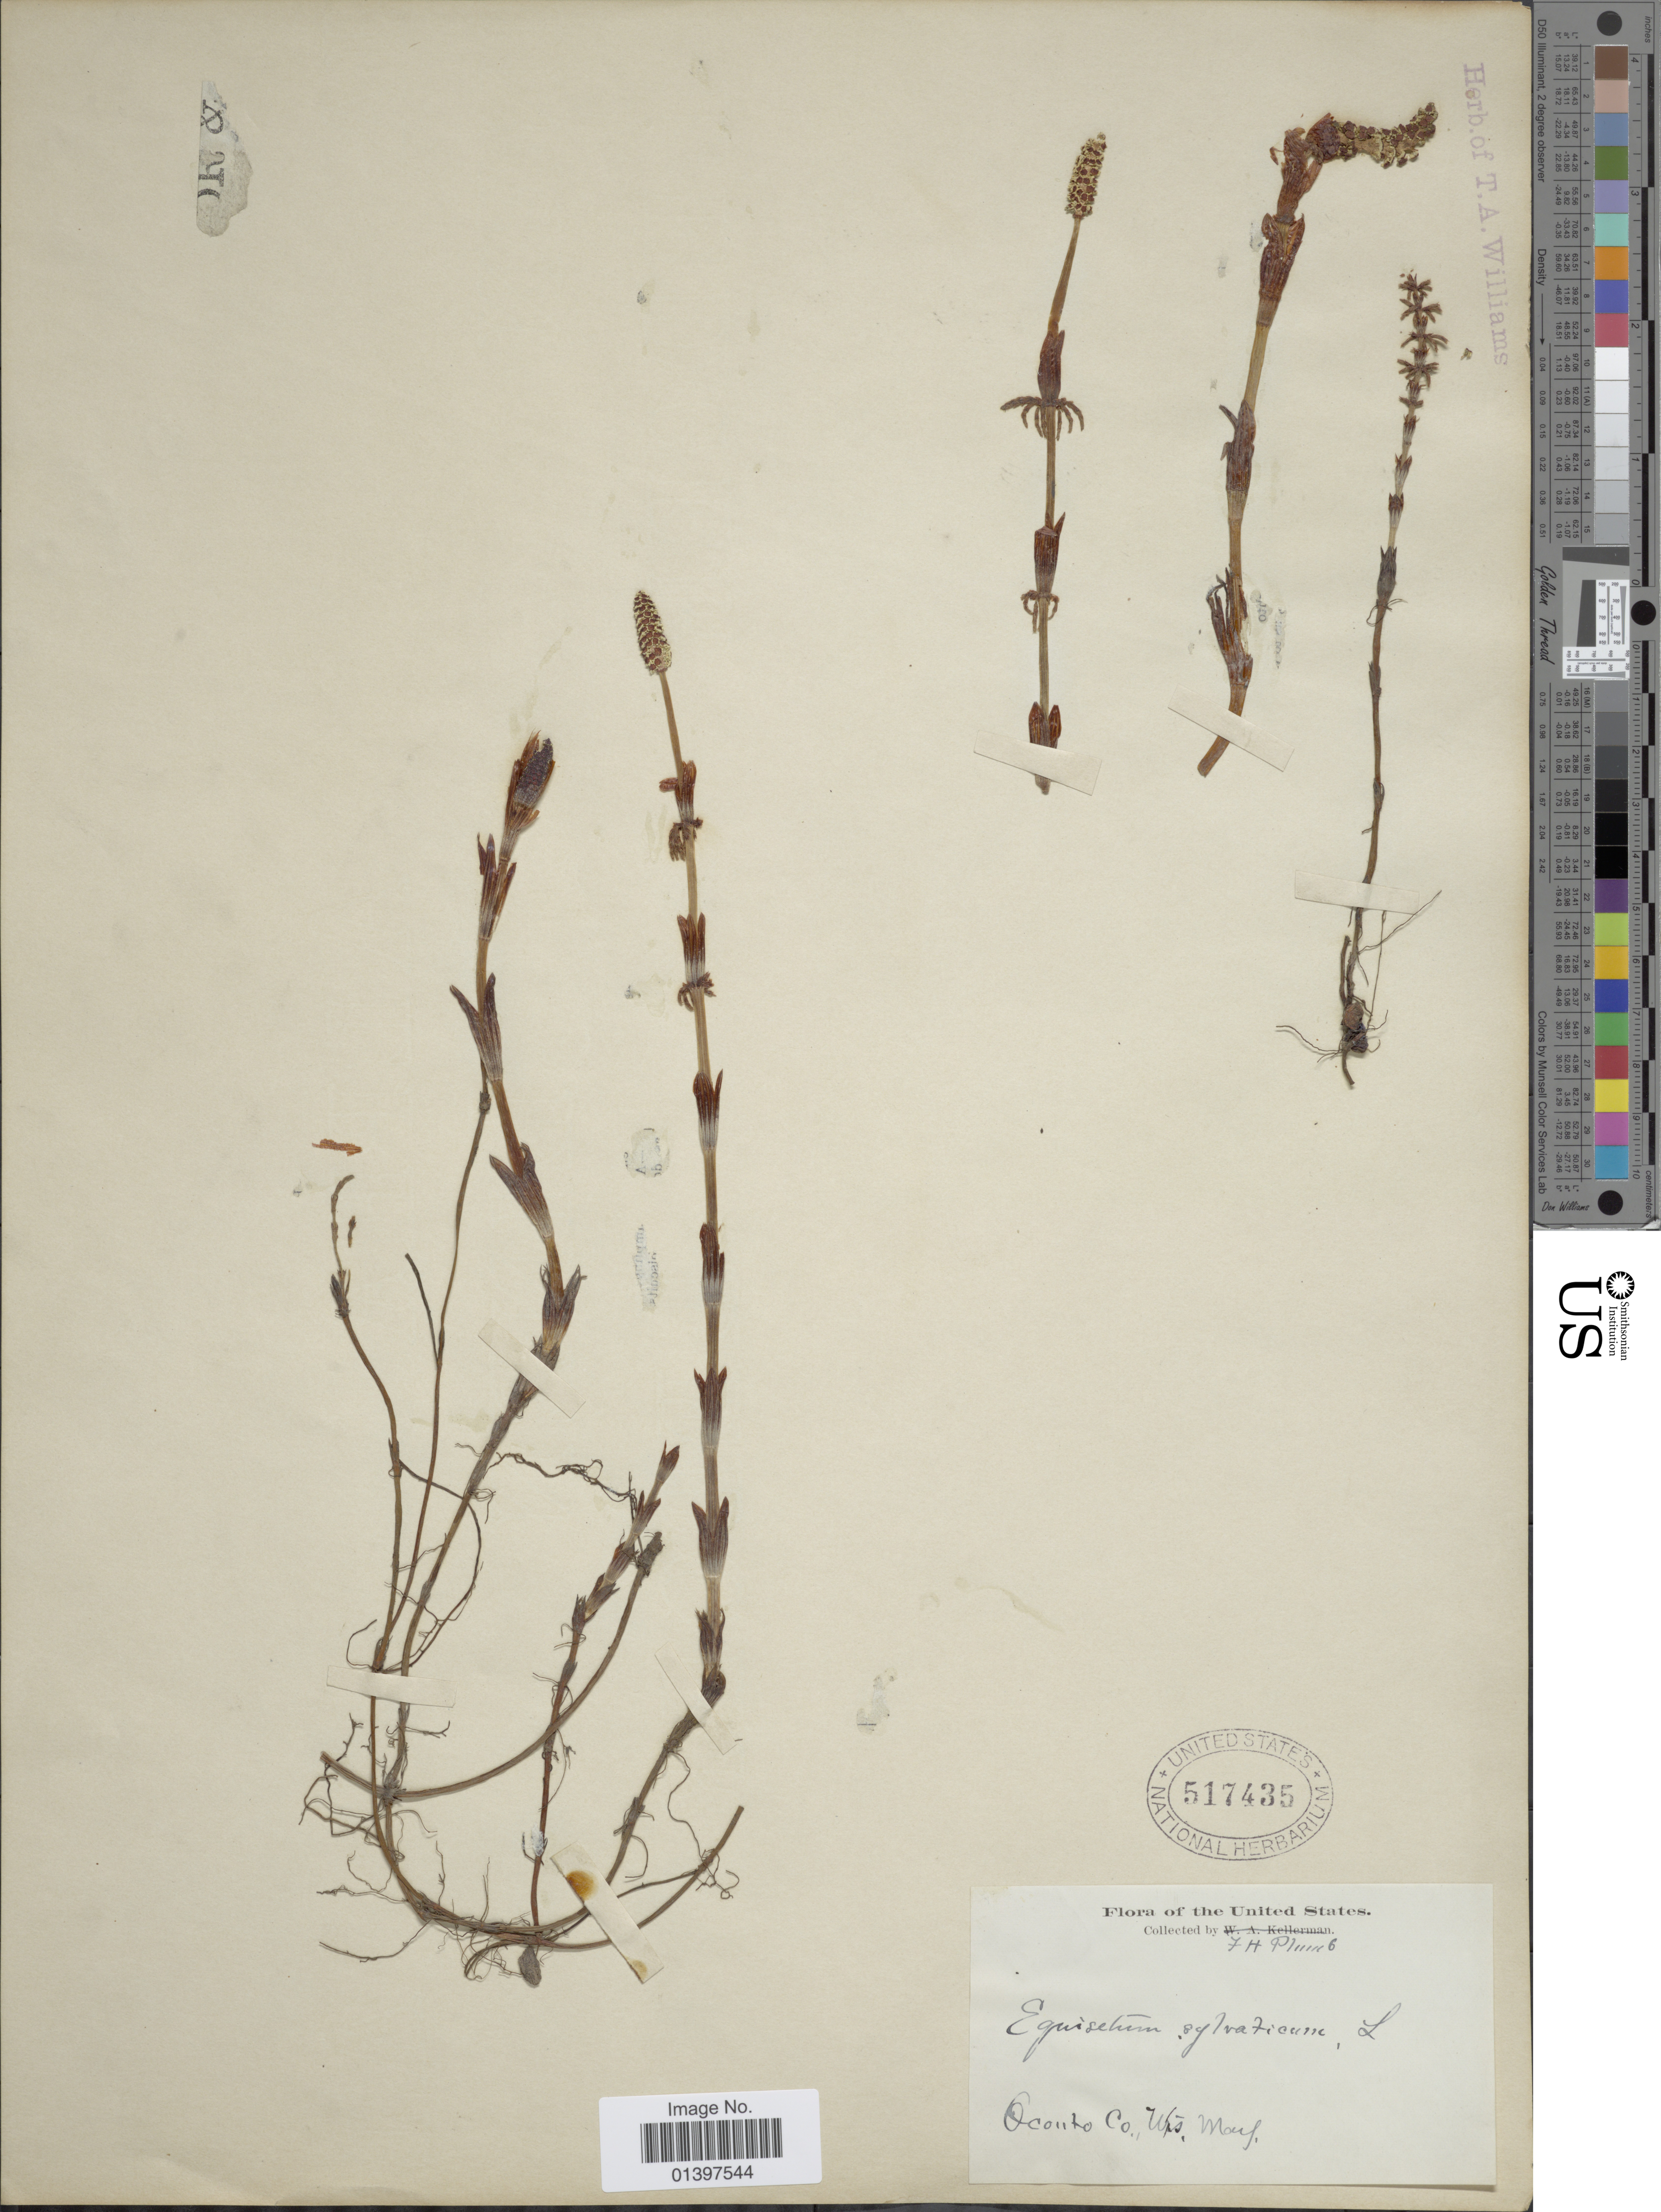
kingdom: Plantae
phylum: Tracheophyta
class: Polypodiopsida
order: Equisetales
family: Equisetaceae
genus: Equisetum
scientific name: Equisetum sylvaticum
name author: L.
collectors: F. Plumb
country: United States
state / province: Massachusetts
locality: Oconto Co., Mts.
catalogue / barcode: US 517435